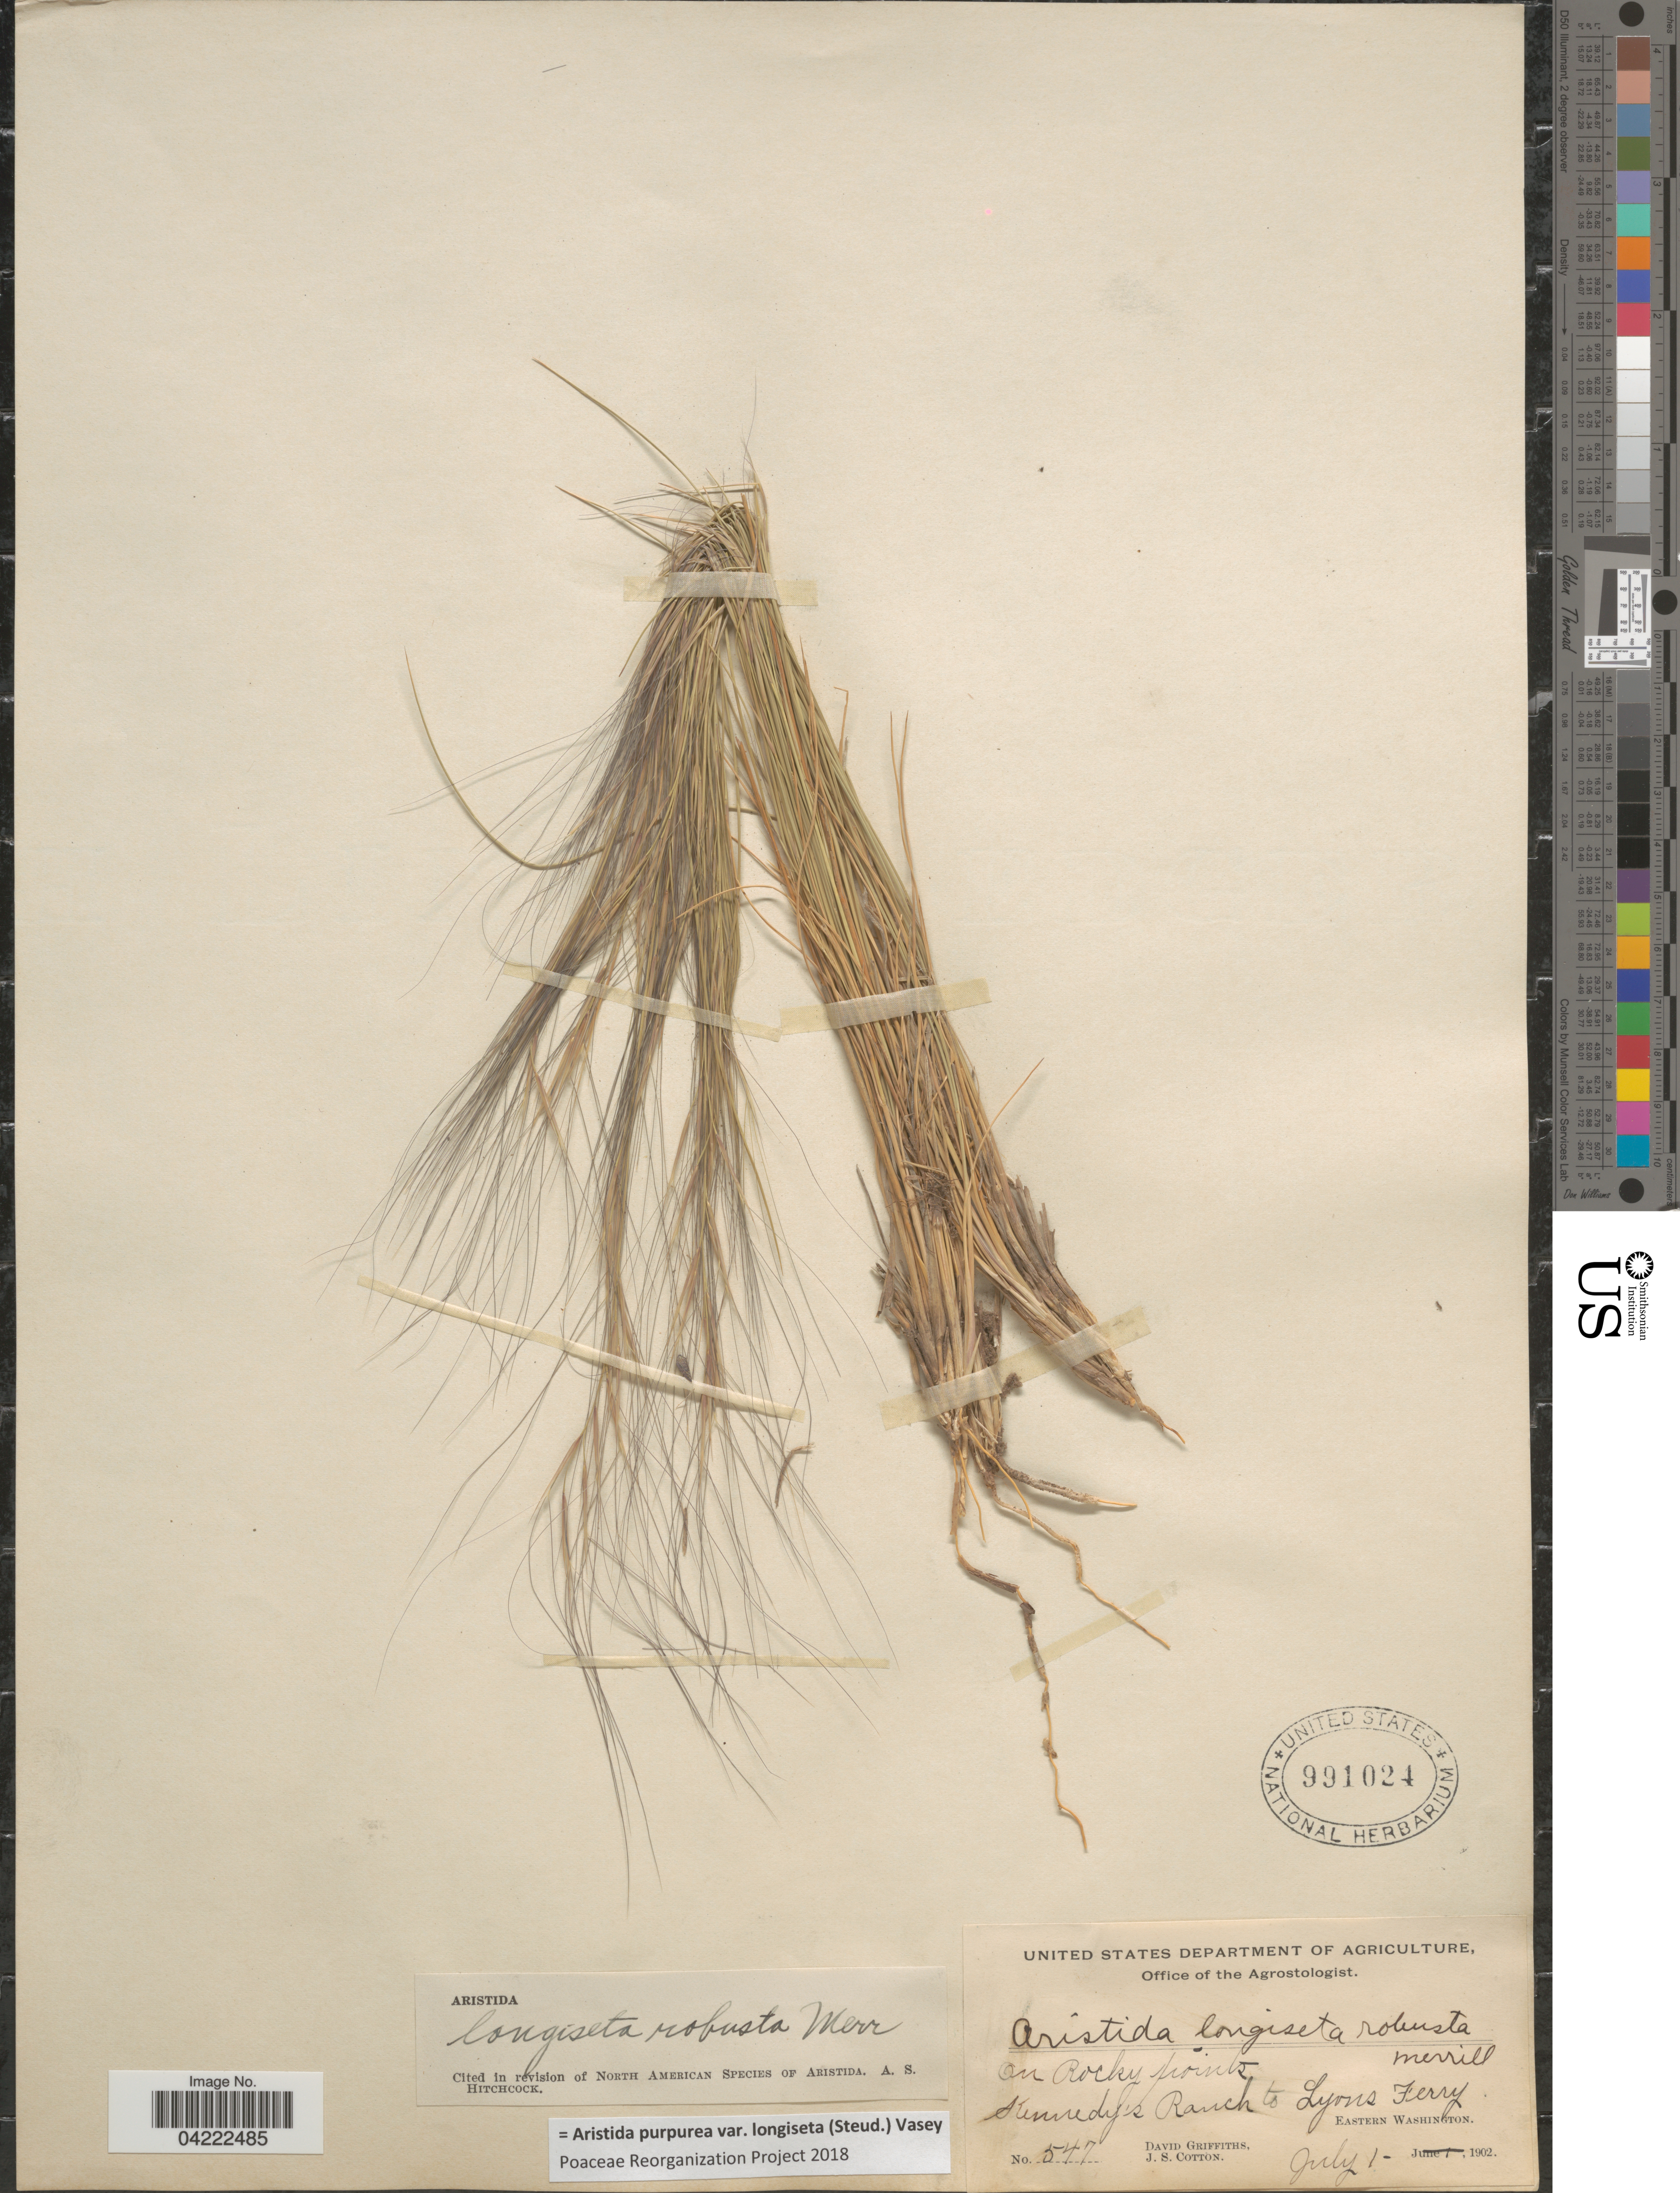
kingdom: Plantae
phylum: Tracheophyta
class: Liliopsida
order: Poales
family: Poaceae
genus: Aristida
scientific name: Aristida purpurea var. longiseta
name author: (Steud.) Vasey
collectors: D. Griffiths & J. S. Cotton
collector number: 547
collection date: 1902-07-01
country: United States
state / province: Washington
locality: On Rocky points Kennedy's Ranch to Lyons Ferry. Eastern Washington.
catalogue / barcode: US 991024